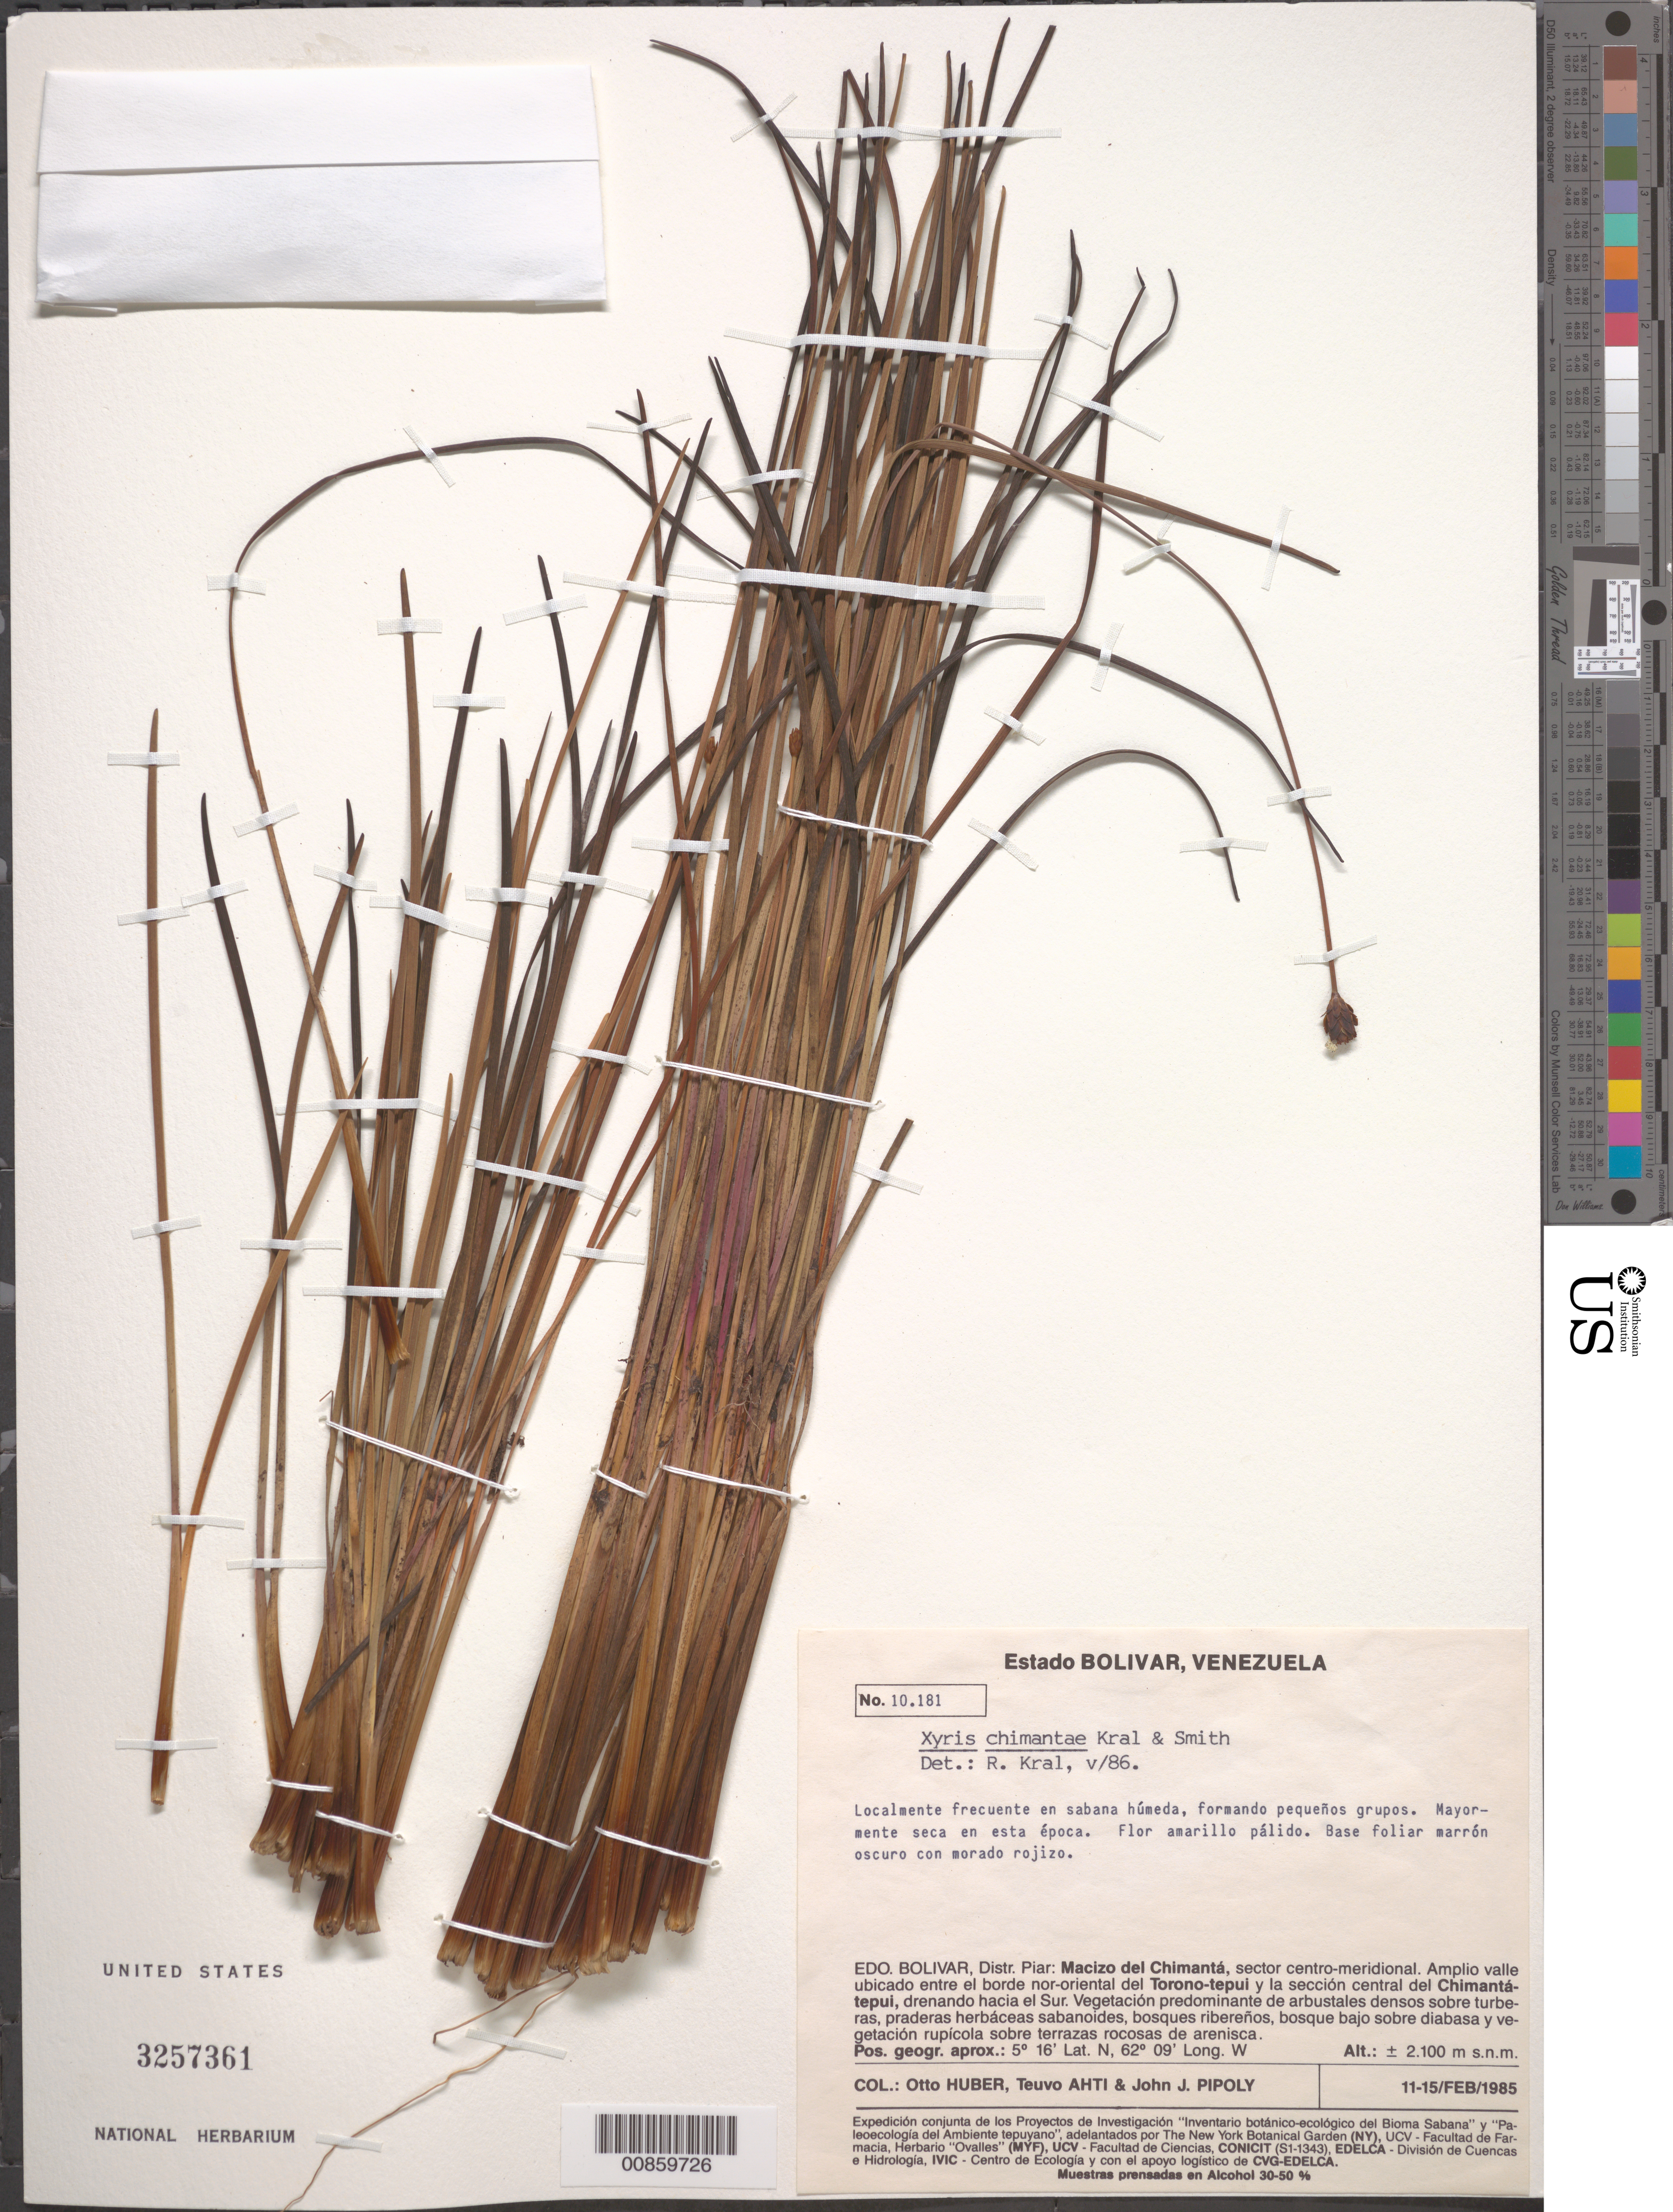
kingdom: Plantae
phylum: Tracheophyta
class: Liliopsida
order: Poales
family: Xyridaceae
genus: Xyris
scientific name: Xyris chimantae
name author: Kral & L.B. Sm.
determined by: Kral, Robert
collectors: O. Huber, T. T. Ahti & J. J. Pipoly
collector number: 10181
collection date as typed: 11-Feb-85 to 15-Feb-85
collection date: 1985-02-11/1985-02-15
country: Venezuela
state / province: Bolívar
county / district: Piar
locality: Macizo del Chimantá, sector centro-meridional; amplio valle ubicado entre el borde nor-oriental del Torono-tepuí y la sección central del Chimantá-tepuí, drenando hacia el Sur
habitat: Sabana húmeda. Vegetación predominante de arbustales densos sobre turberas, praderas herbáceas sabanoides, bosques ribereños, bosque bajo sobre…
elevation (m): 2100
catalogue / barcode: US 3257361